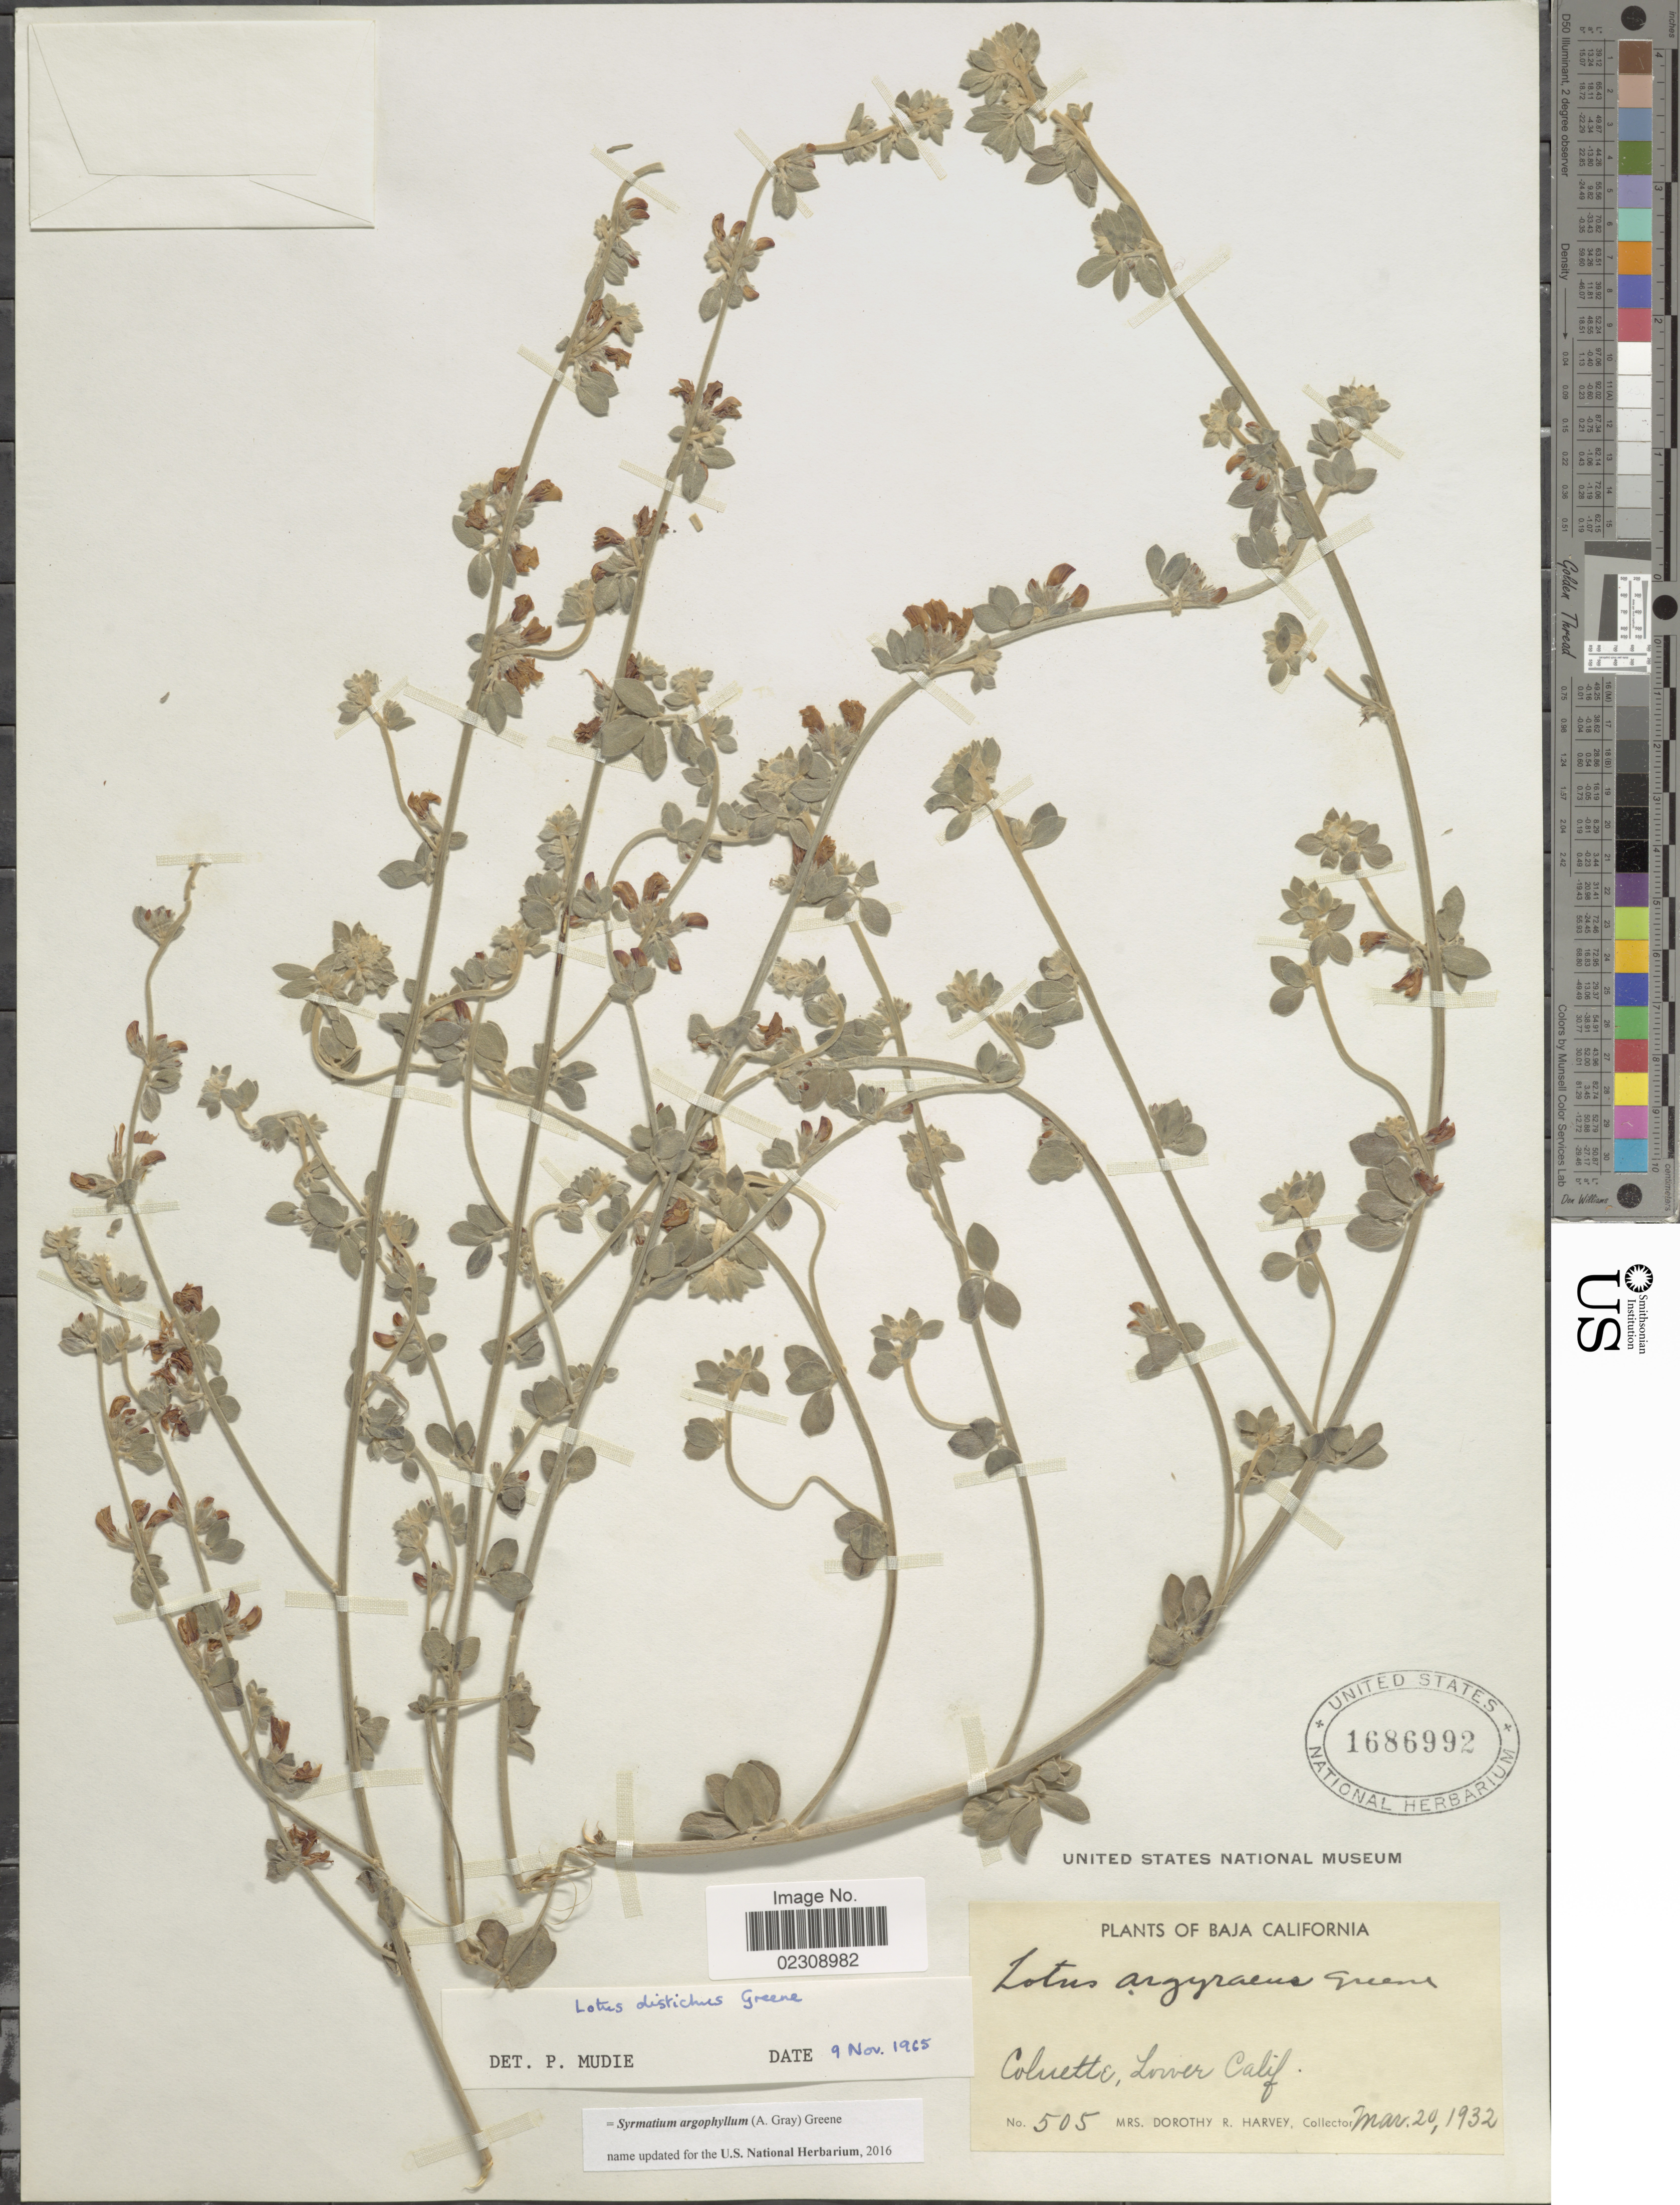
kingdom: Plantae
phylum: Tracheophyta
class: Magnoliopsida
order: Fabales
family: Fabaceae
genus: Syrmatium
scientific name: Syrmatium argophyllum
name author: (A. Gray) Greene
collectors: D. R. Harvey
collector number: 505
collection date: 1932-03-20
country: Mexico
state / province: Baja California Norte / Baja California Sur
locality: Coluette, Lower Calif.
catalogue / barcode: US 1686992